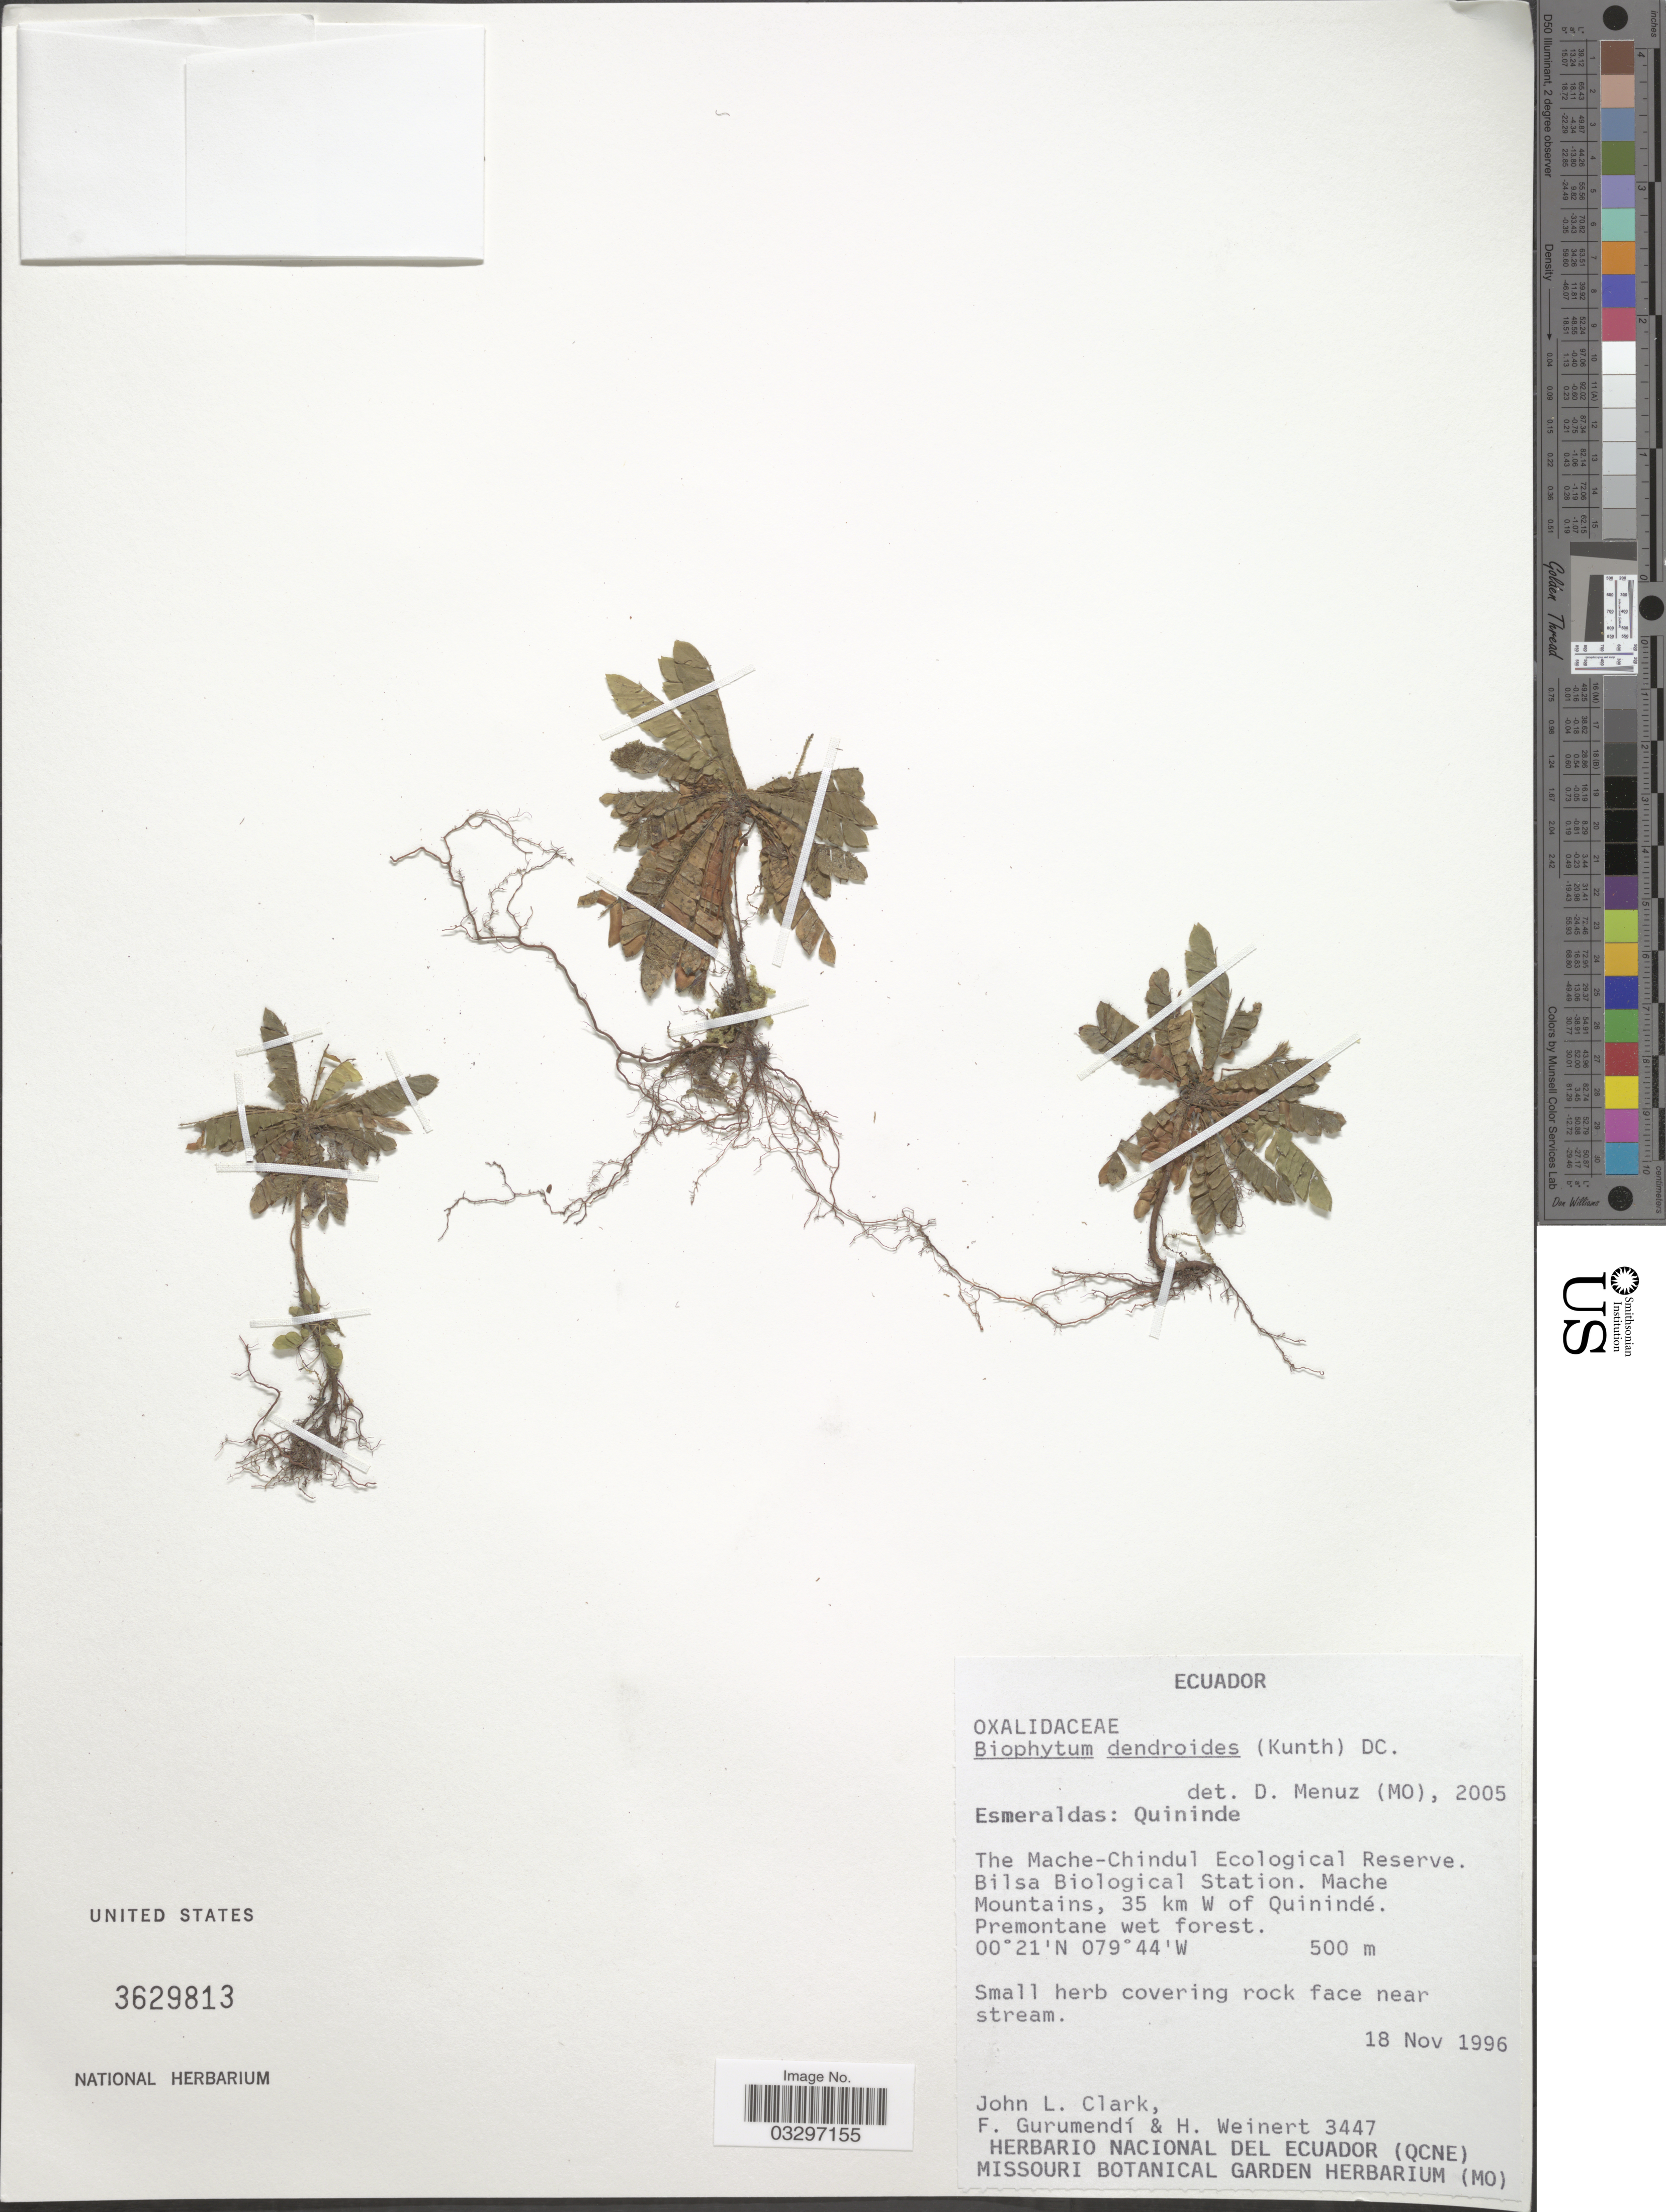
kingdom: Plantae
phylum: Tracheophyta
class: Magnoliopsida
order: Oxalidales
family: Oxalidaceae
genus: Biophytum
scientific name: Biophytum dendroides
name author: (Kunth) DC.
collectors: J. L. Clark, F. Gurumendí & H. Weinert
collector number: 3447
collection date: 1996-11-18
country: Ecuador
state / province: Esmeraldas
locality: Quininde, The Mache-Chindul Ecological Reserve. Bilsa Biological Station. Mache Mountains, 35 km W of Quinindé.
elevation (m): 500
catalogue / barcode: US 3629813